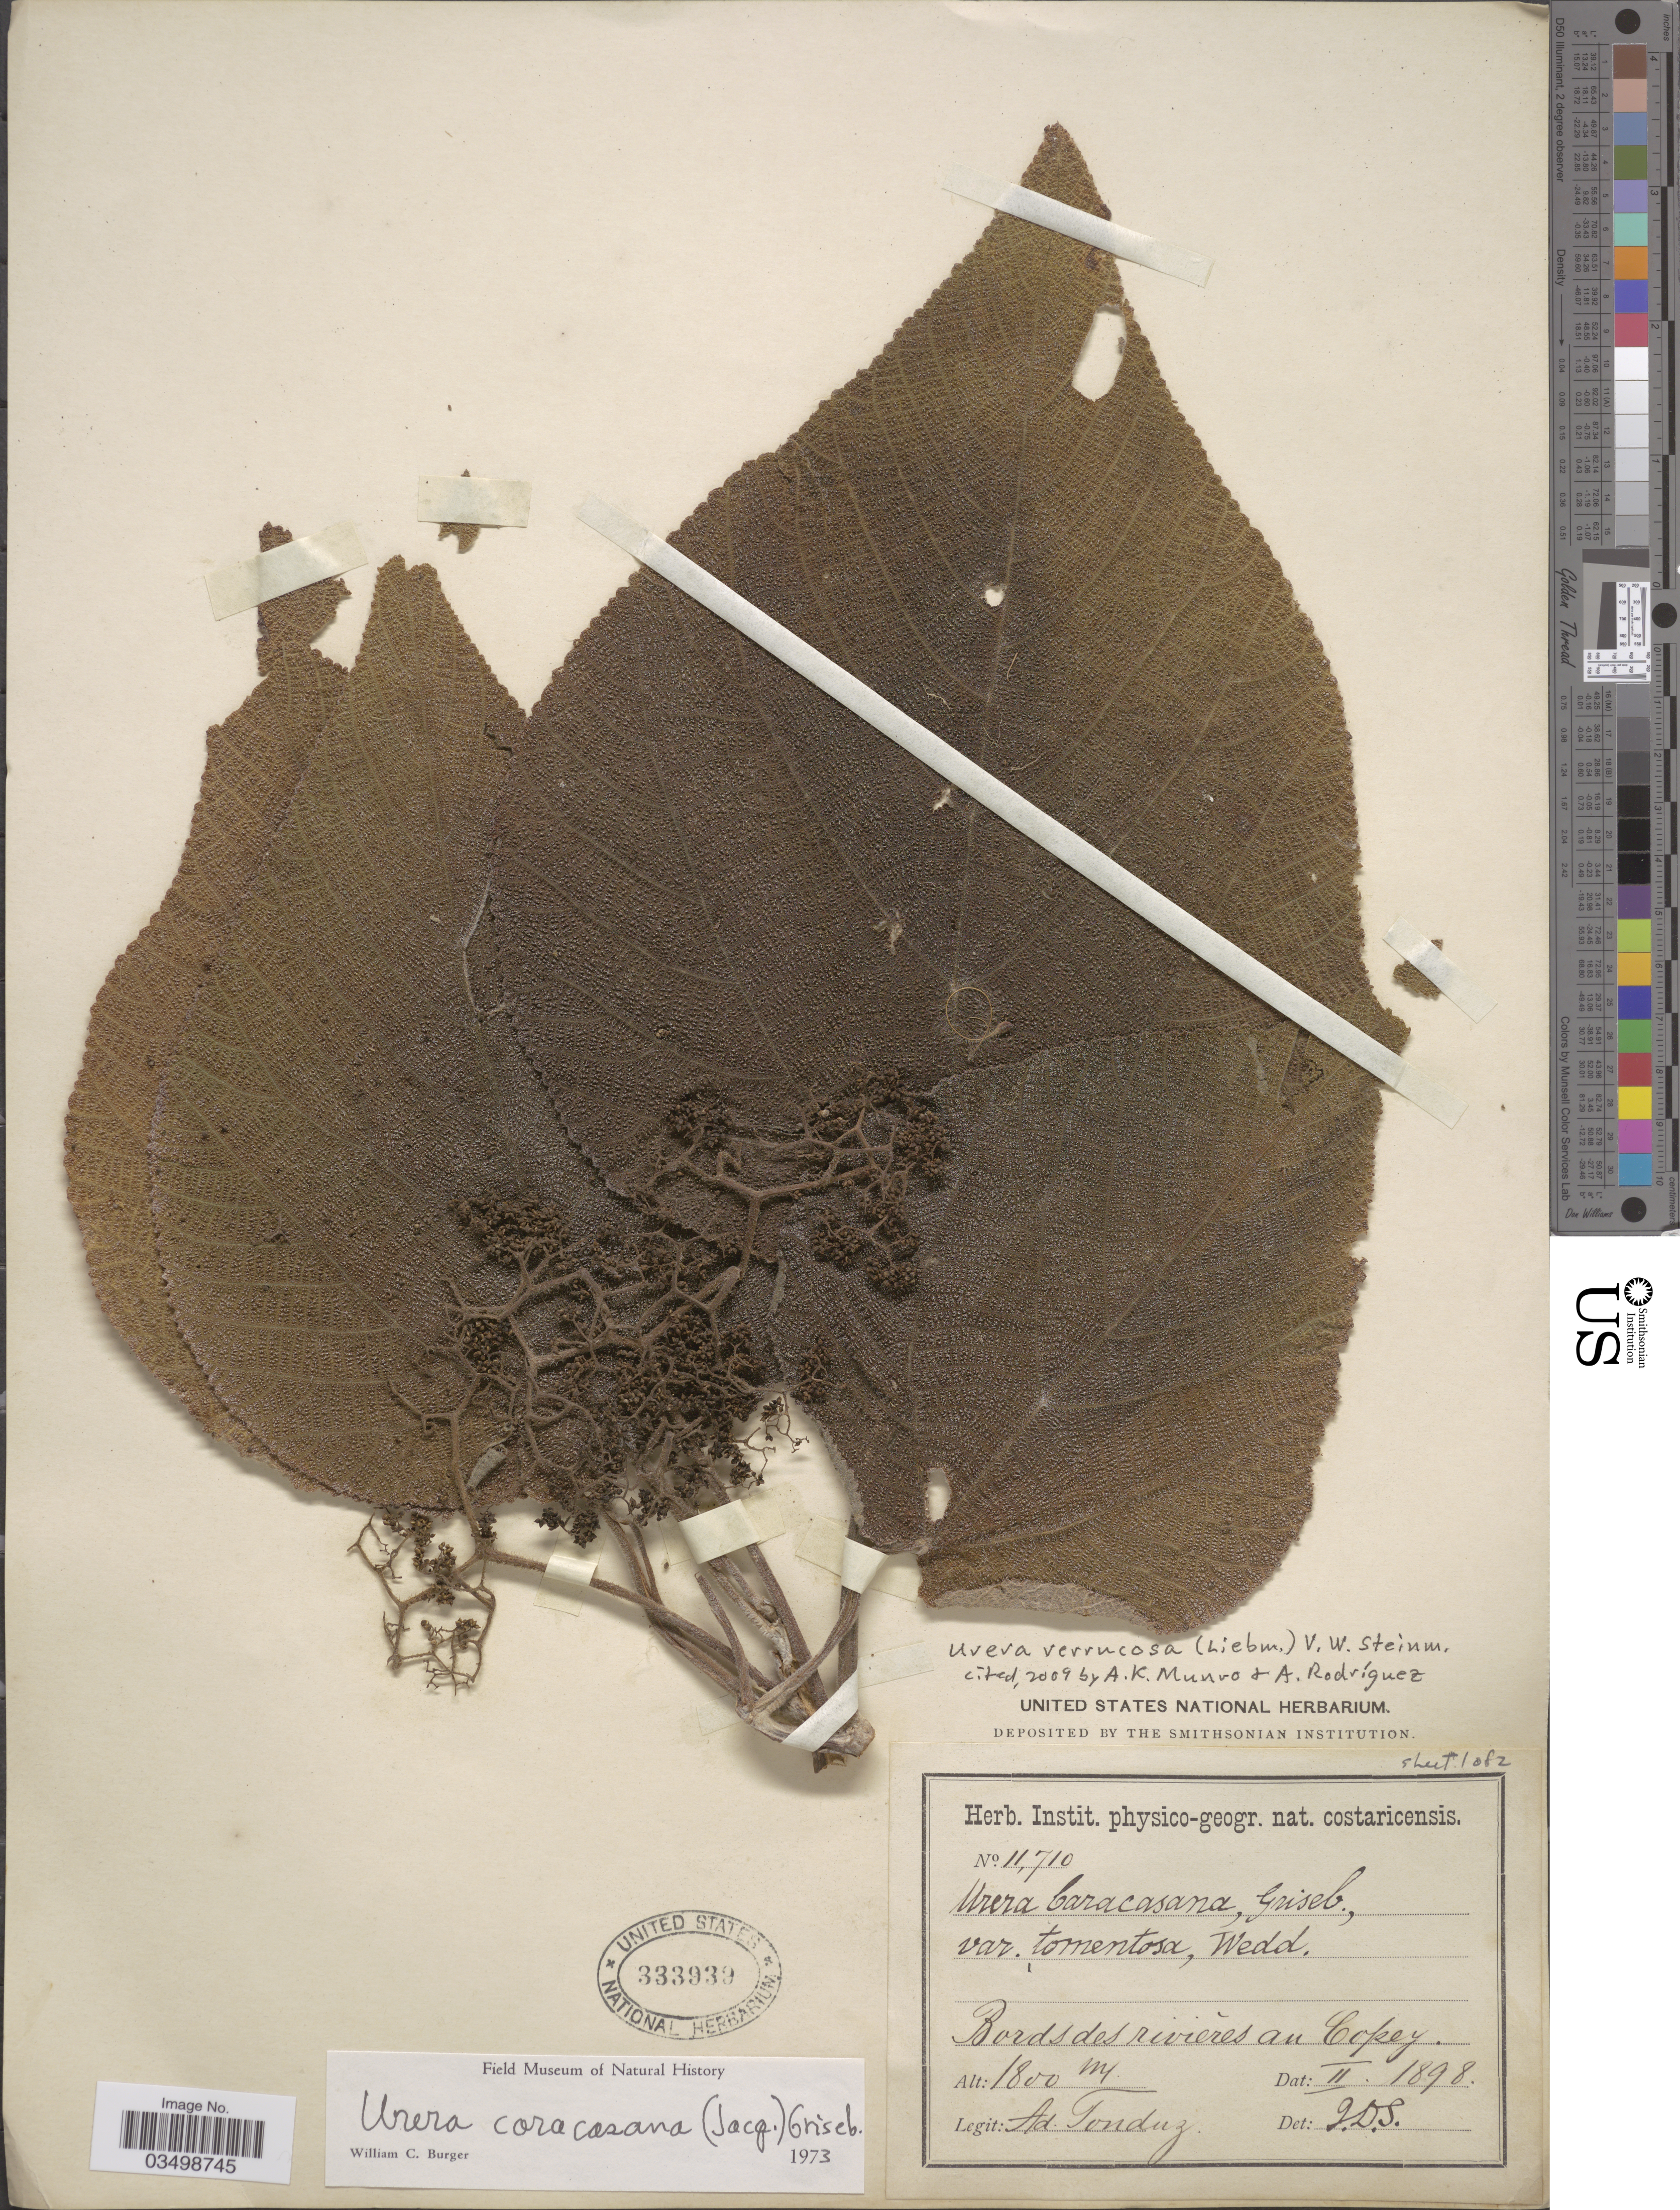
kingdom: Plantae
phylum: Tracheophyta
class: Magnoliopsida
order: Rosales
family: Urticaceae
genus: Urera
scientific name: Urera verrucosa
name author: (Liebm.) V.W. Steinm.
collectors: A. Tonduz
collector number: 11710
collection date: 1898-02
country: Costa Rica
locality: Bords des rivières an Copey.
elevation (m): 1800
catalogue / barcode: US 333939